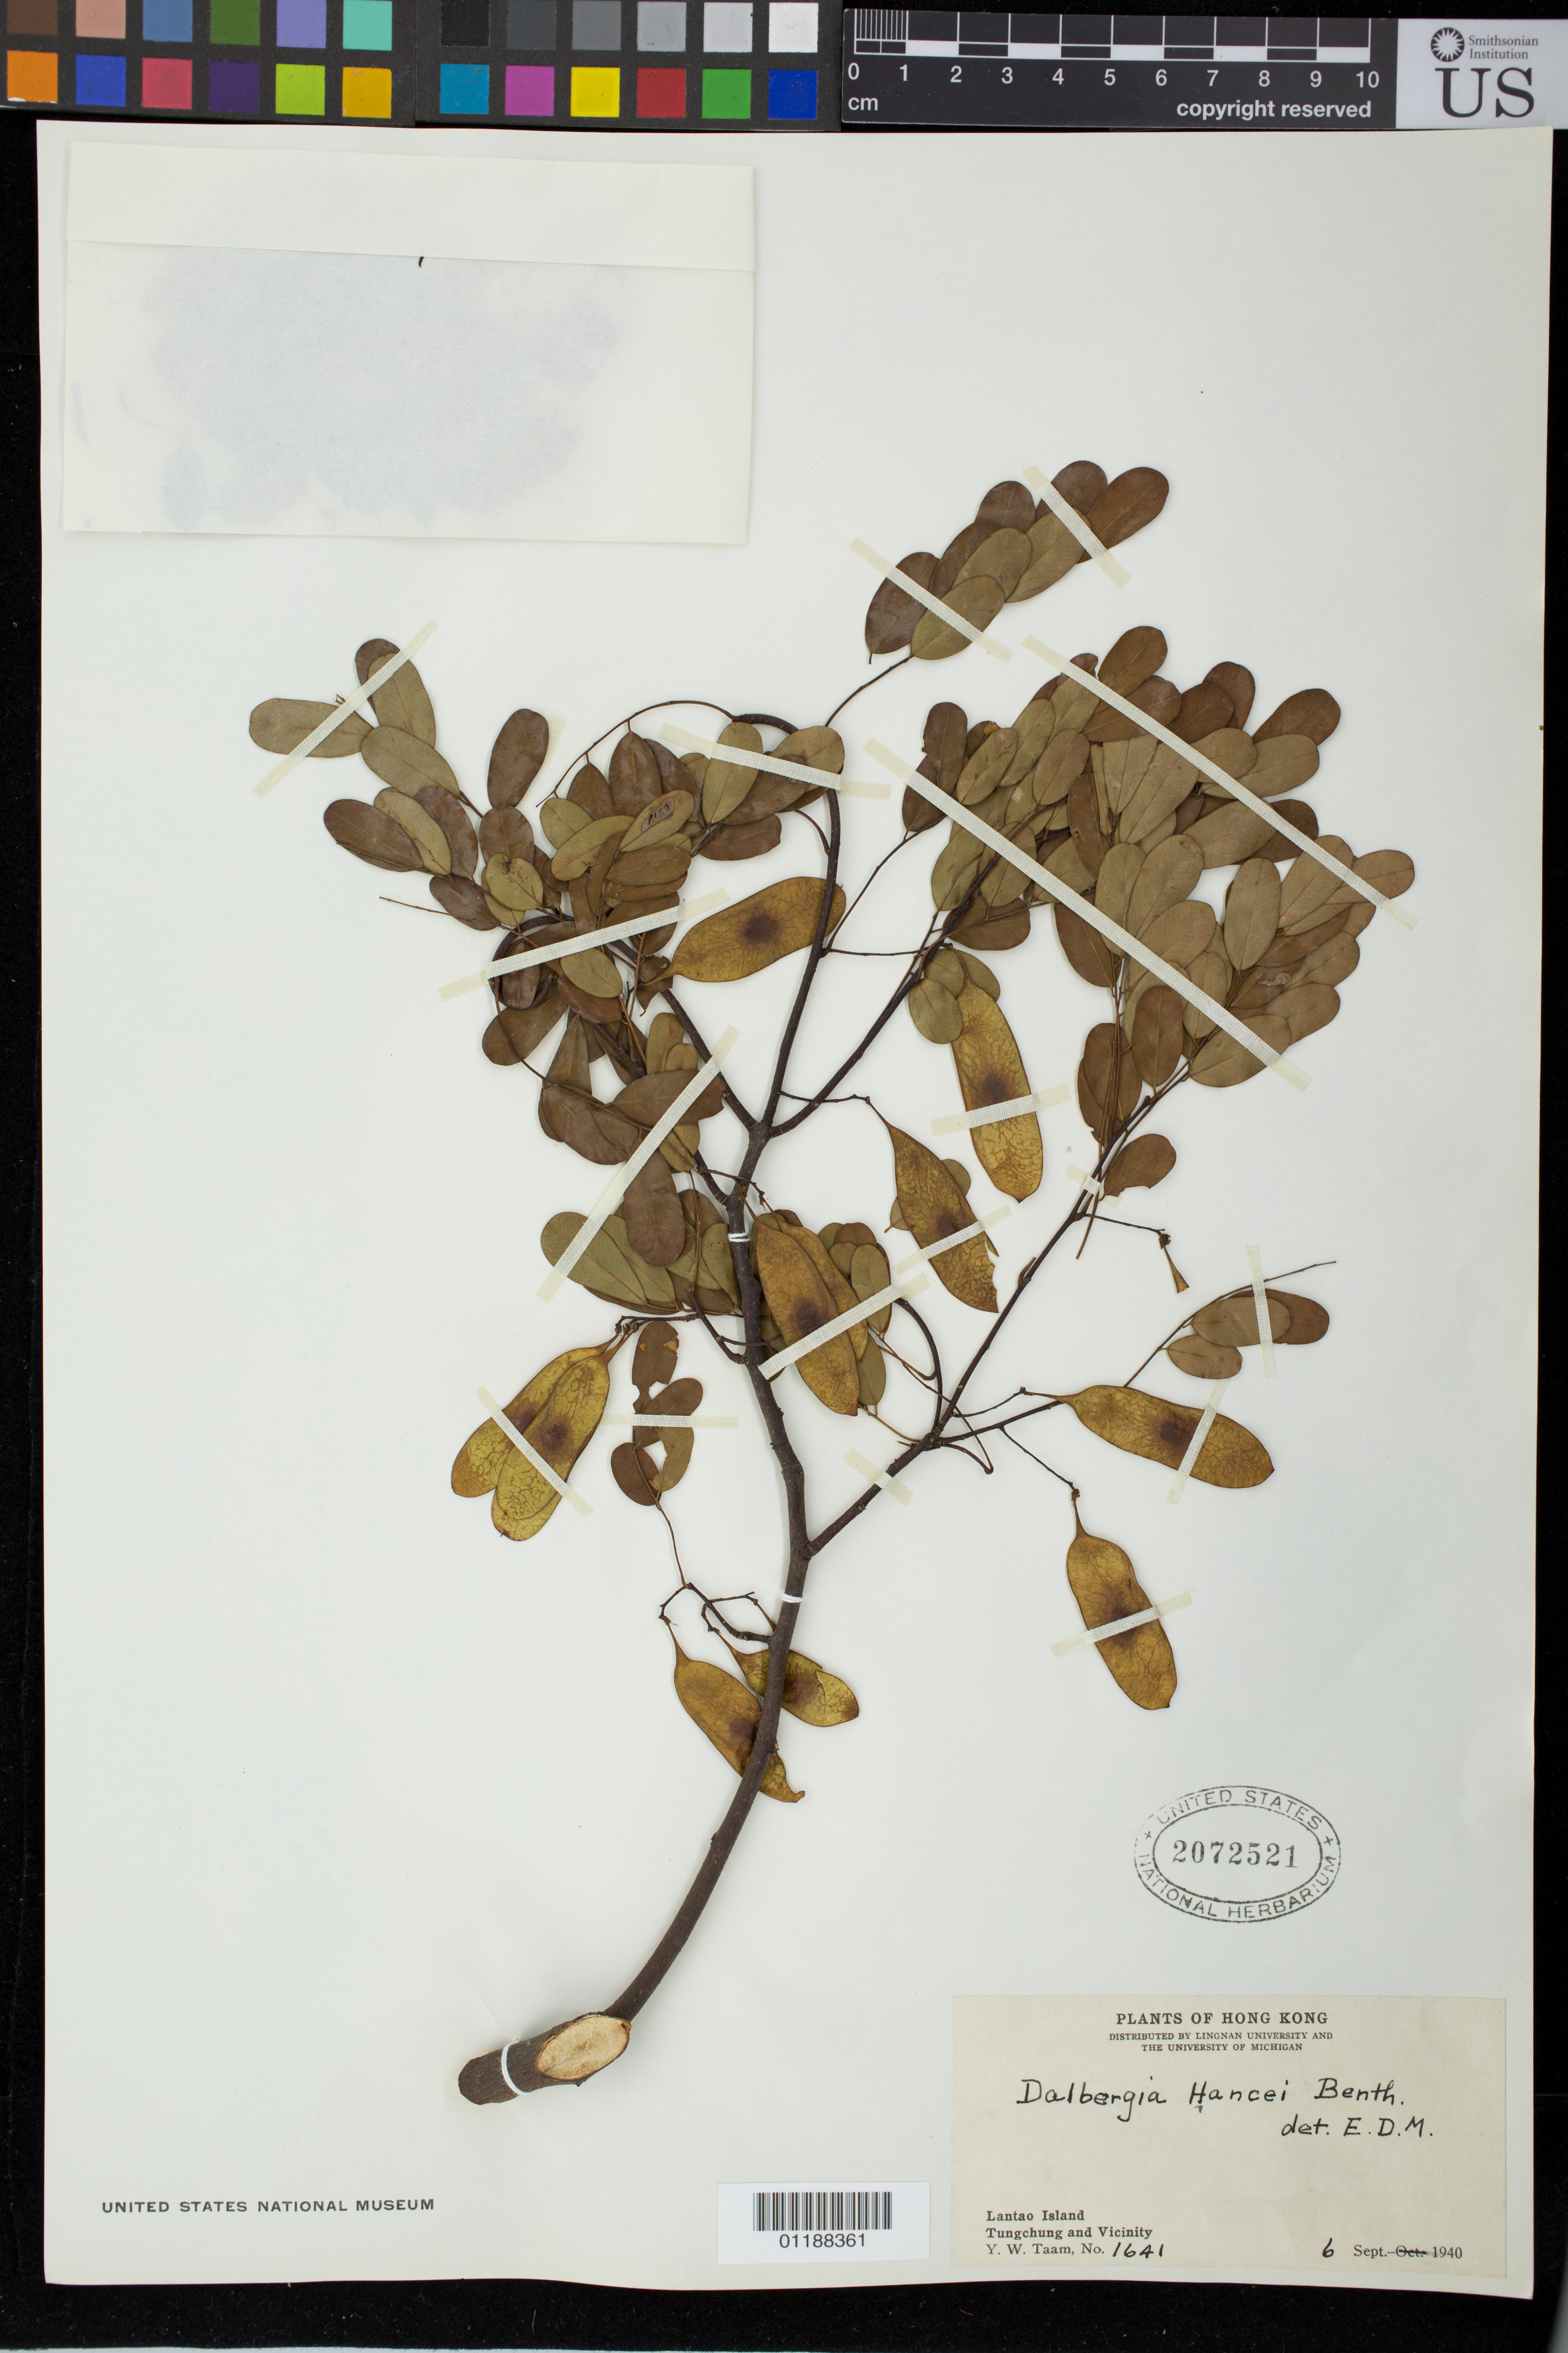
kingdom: Plantae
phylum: Tracheophyta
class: Magnoliopsida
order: Fabales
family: Fabaceae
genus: Dalbergia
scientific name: Dalbergia hancei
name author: Benth.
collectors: Y. W. Taam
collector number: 1641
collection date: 1940-09-06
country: China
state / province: Hong Kong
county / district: Islands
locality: Lantao Island, Tungchung and Vicinity.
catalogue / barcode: US 2072521